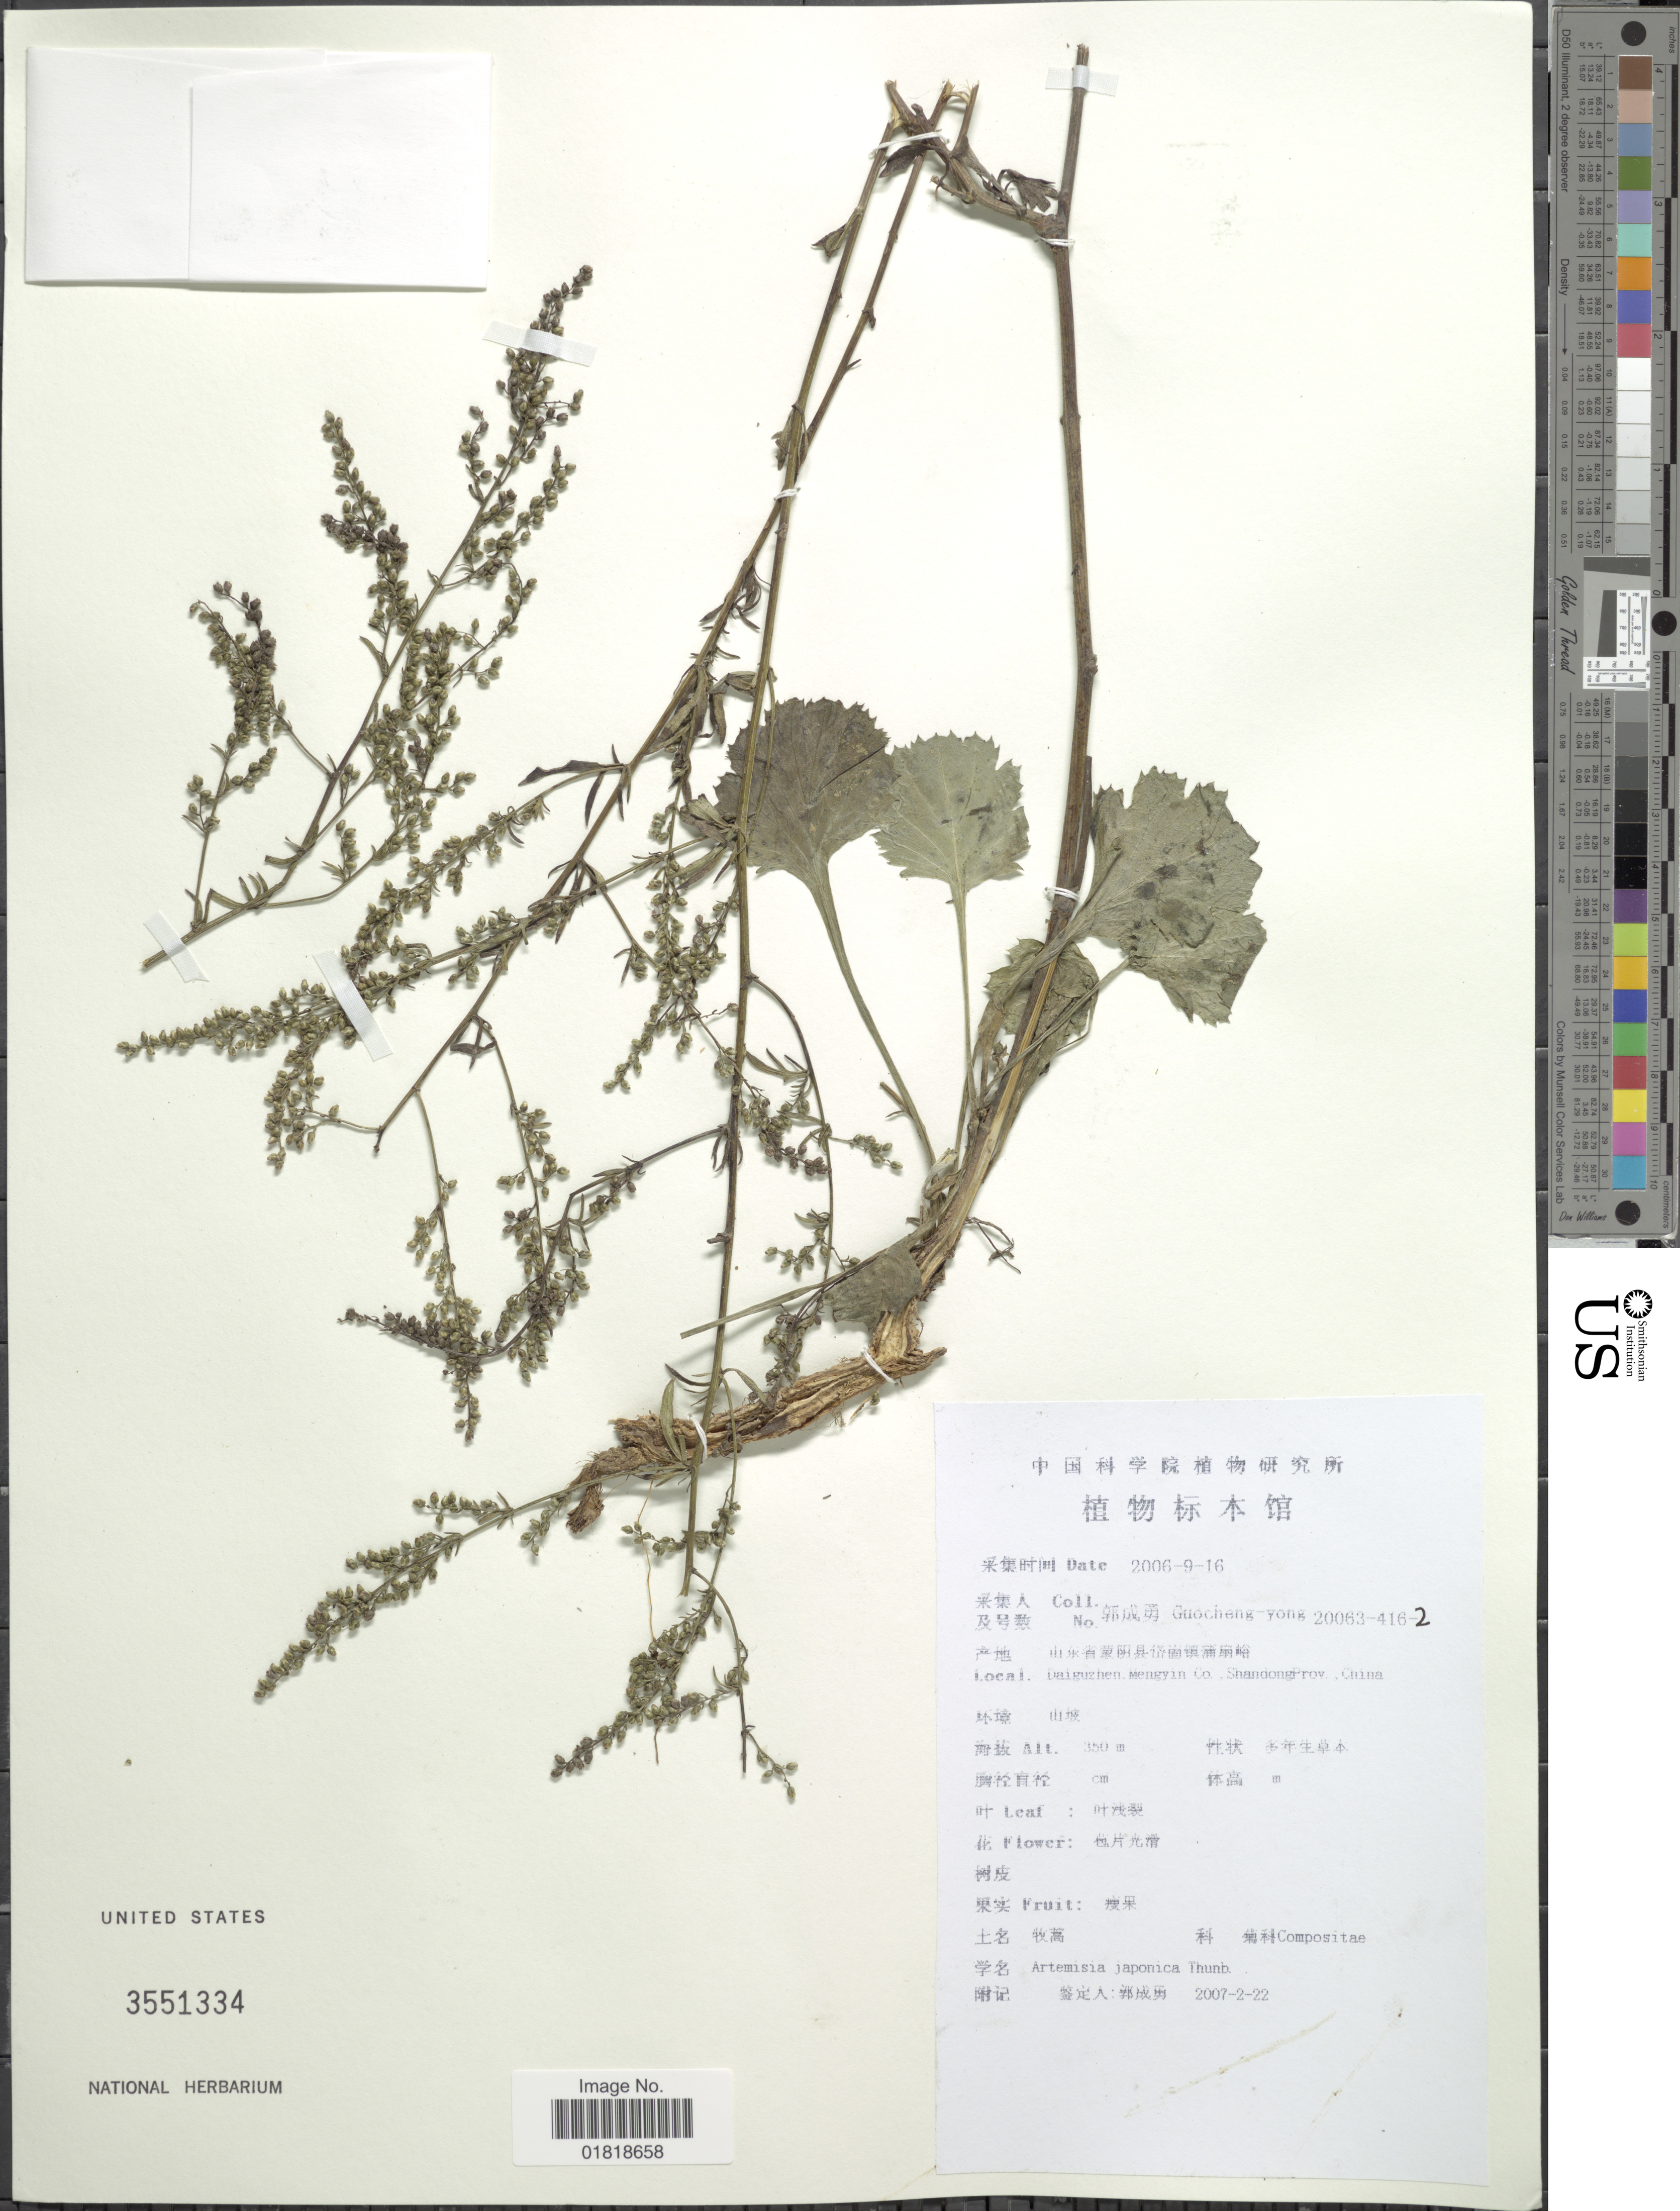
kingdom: Plantae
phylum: Tracheophyta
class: Magnoliopsida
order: Asterales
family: Asteraceae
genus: Artemisia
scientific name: Artemisia japonica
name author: Thunb.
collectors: Guo cheng-yong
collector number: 20063-416-2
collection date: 2006-09-16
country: China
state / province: Shandong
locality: Daiguzhen, Mengyin Co.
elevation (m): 350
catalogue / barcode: US 3551334